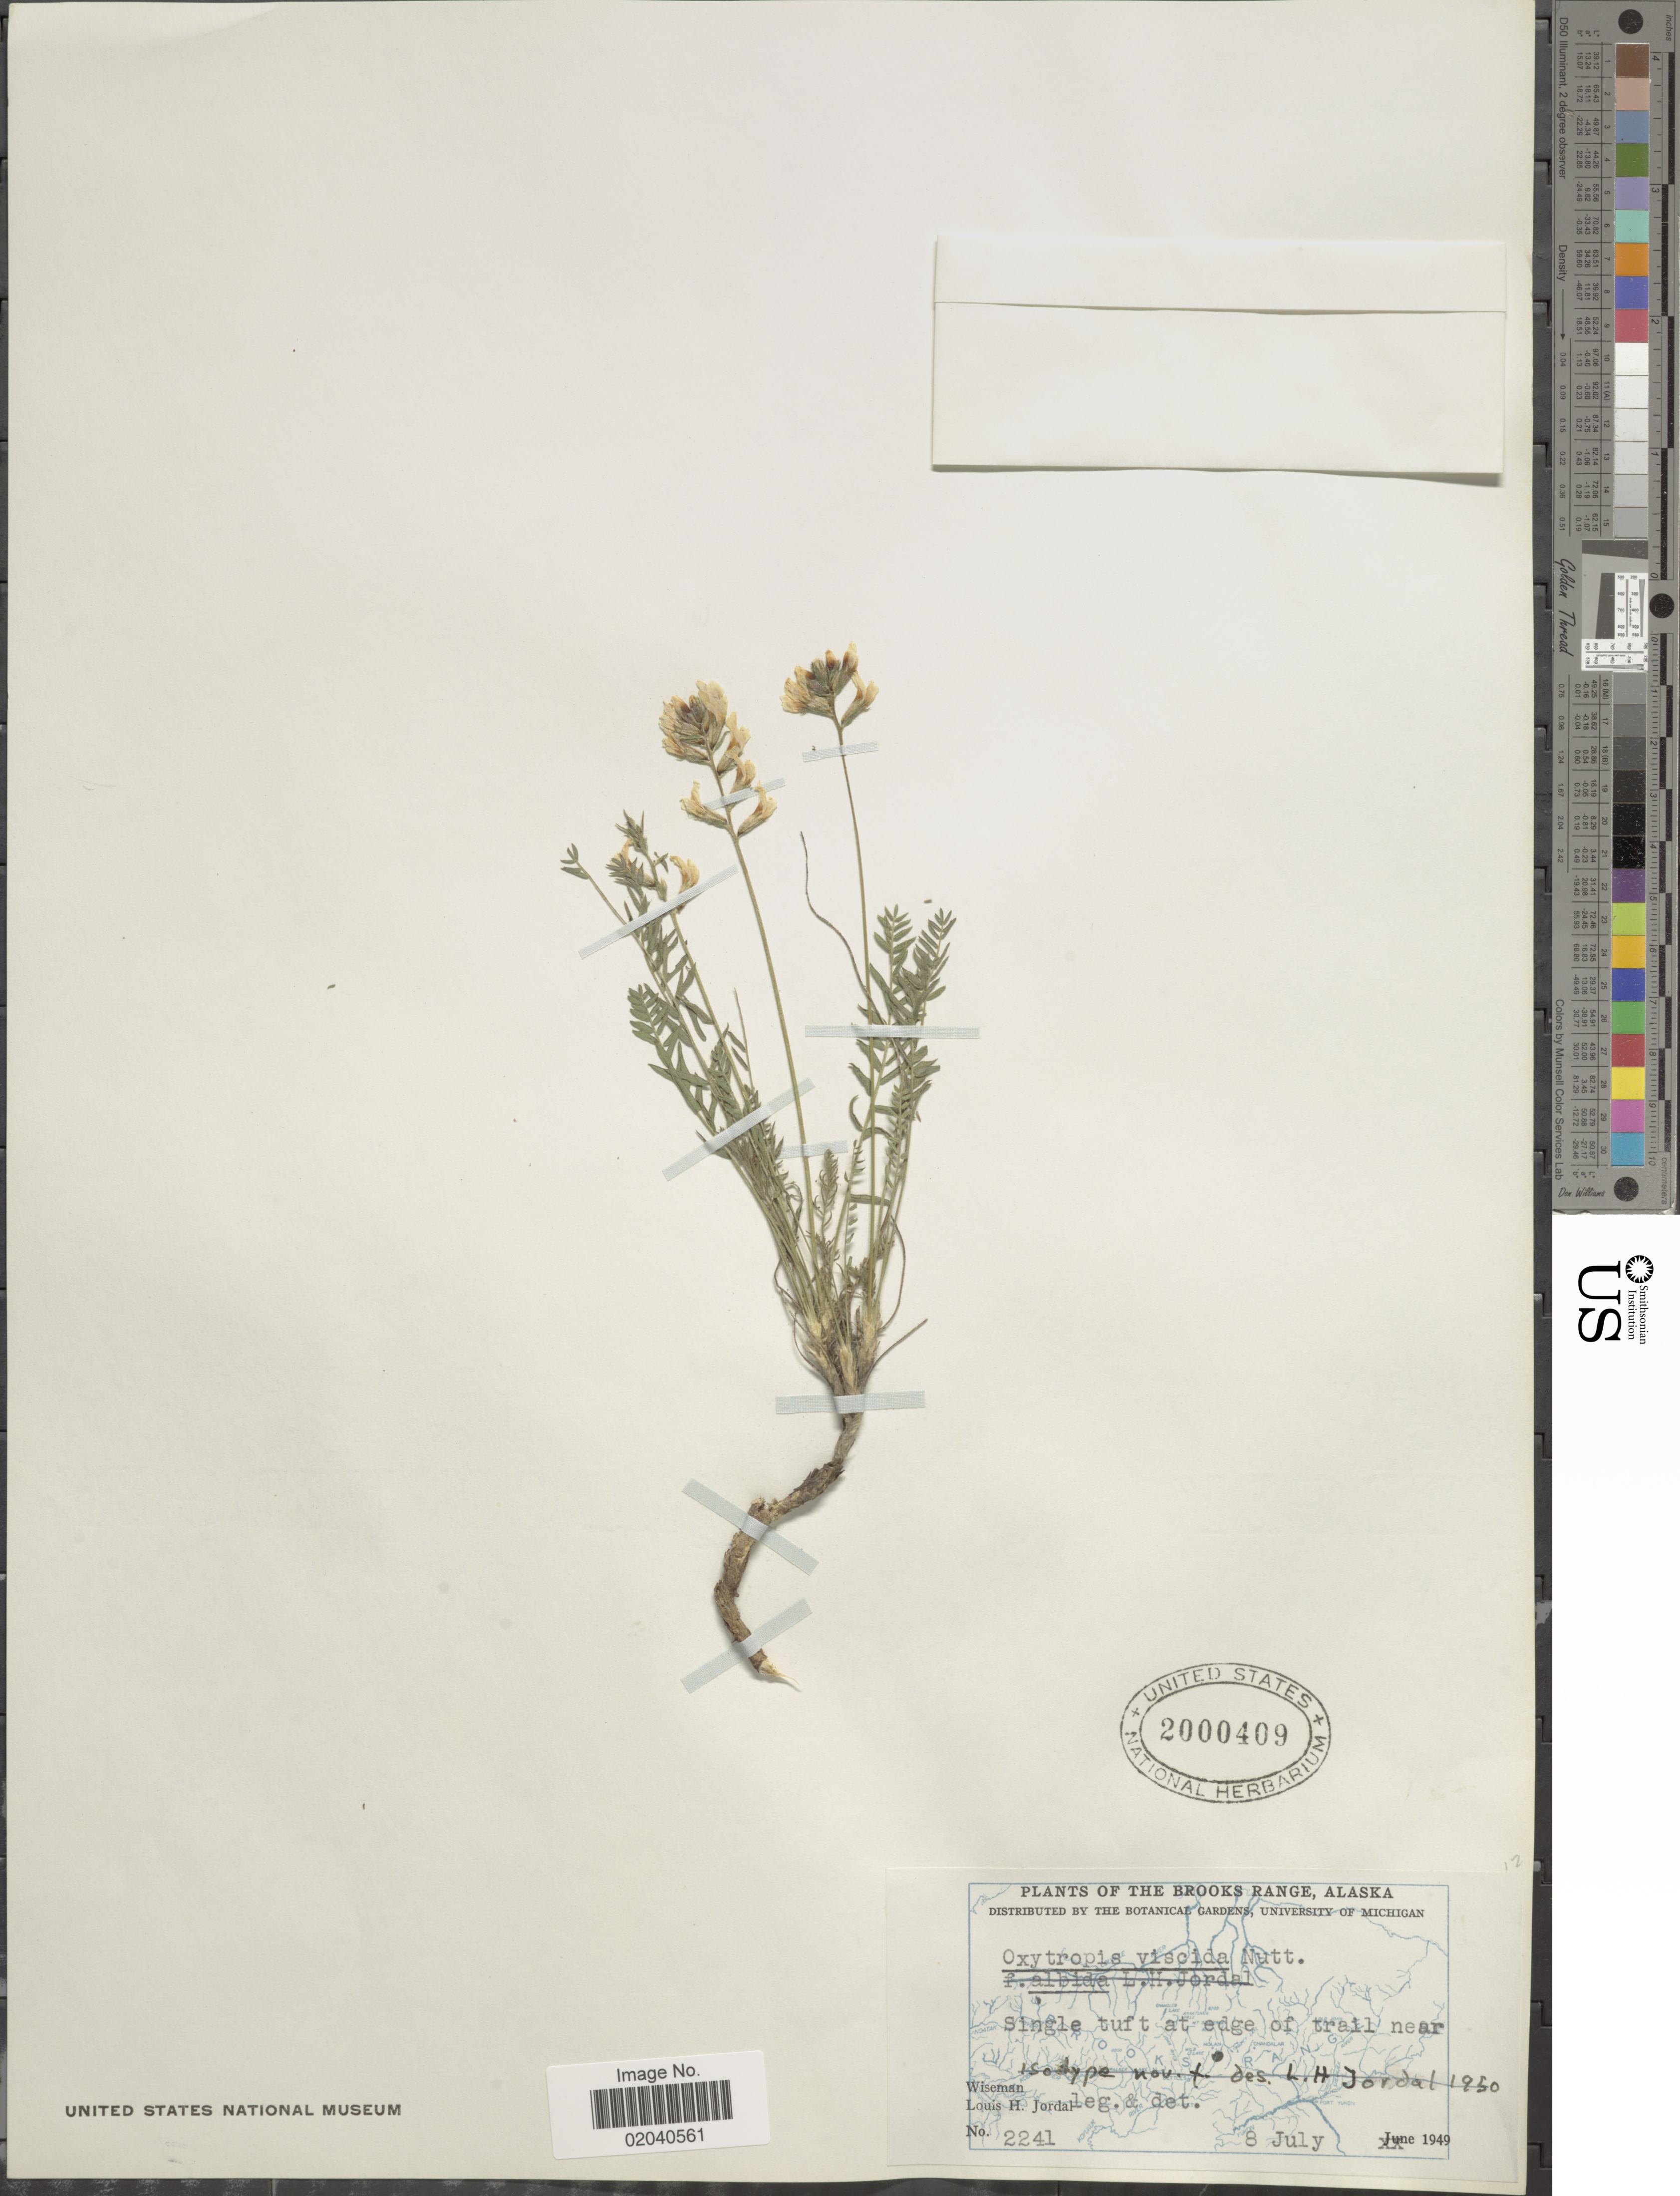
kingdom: Plantae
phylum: Tracheophyta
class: Magnoliopsida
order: Fabales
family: Fabaceae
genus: Oxytropis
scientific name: Oxytropis viscida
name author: Nutt.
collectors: L. Jordal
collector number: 2241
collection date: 1949-07-08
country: United States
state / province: Alaska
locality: The Brooks Range, Single tuft at edge of trail near Wiseman [unsure placement]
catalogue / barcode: US 2000409